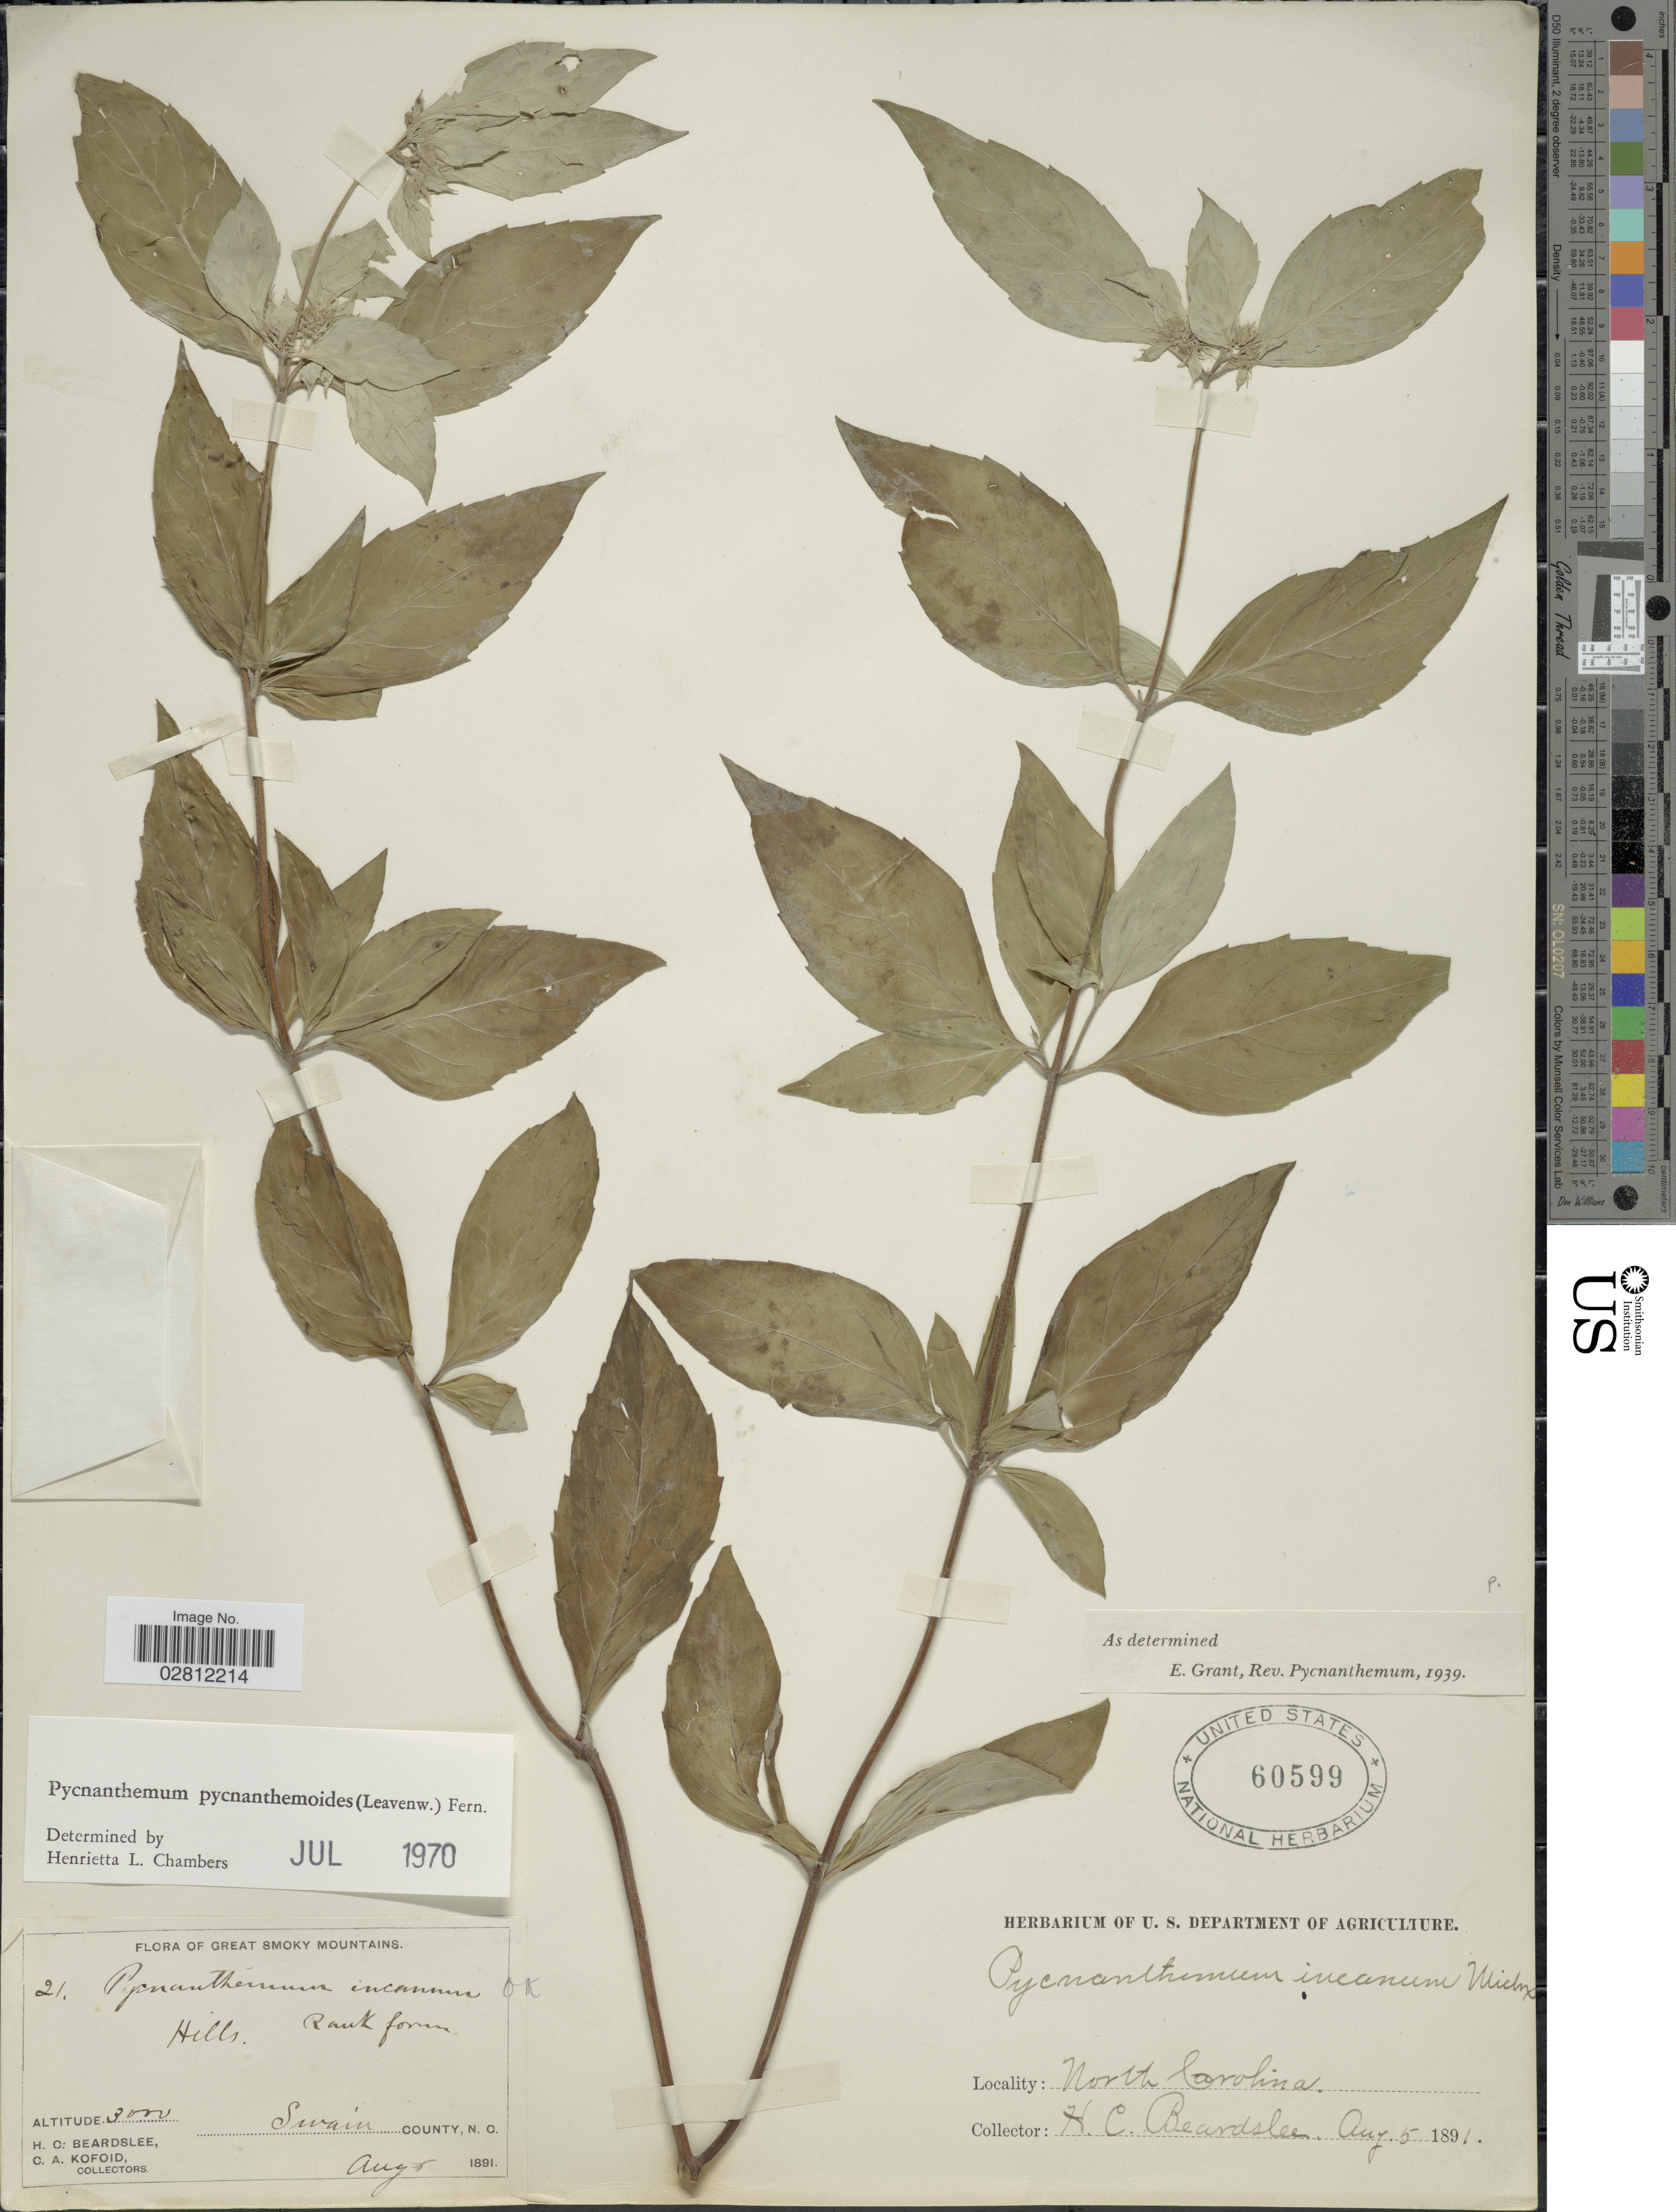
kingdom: Plantae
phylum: Tracheophyta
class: Magnoliopsida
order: Lamiales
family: Lamiaceae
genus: Pycnanthemum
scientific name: Pycnanthemum viridifolium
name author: E. Grant & Epling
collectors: H. Beardslee & C. Kofoid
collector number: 21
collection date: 1891-08-05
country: United States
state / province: North Carolina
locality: Great Smoky Mountains, Swain County.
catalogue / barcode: US 60599